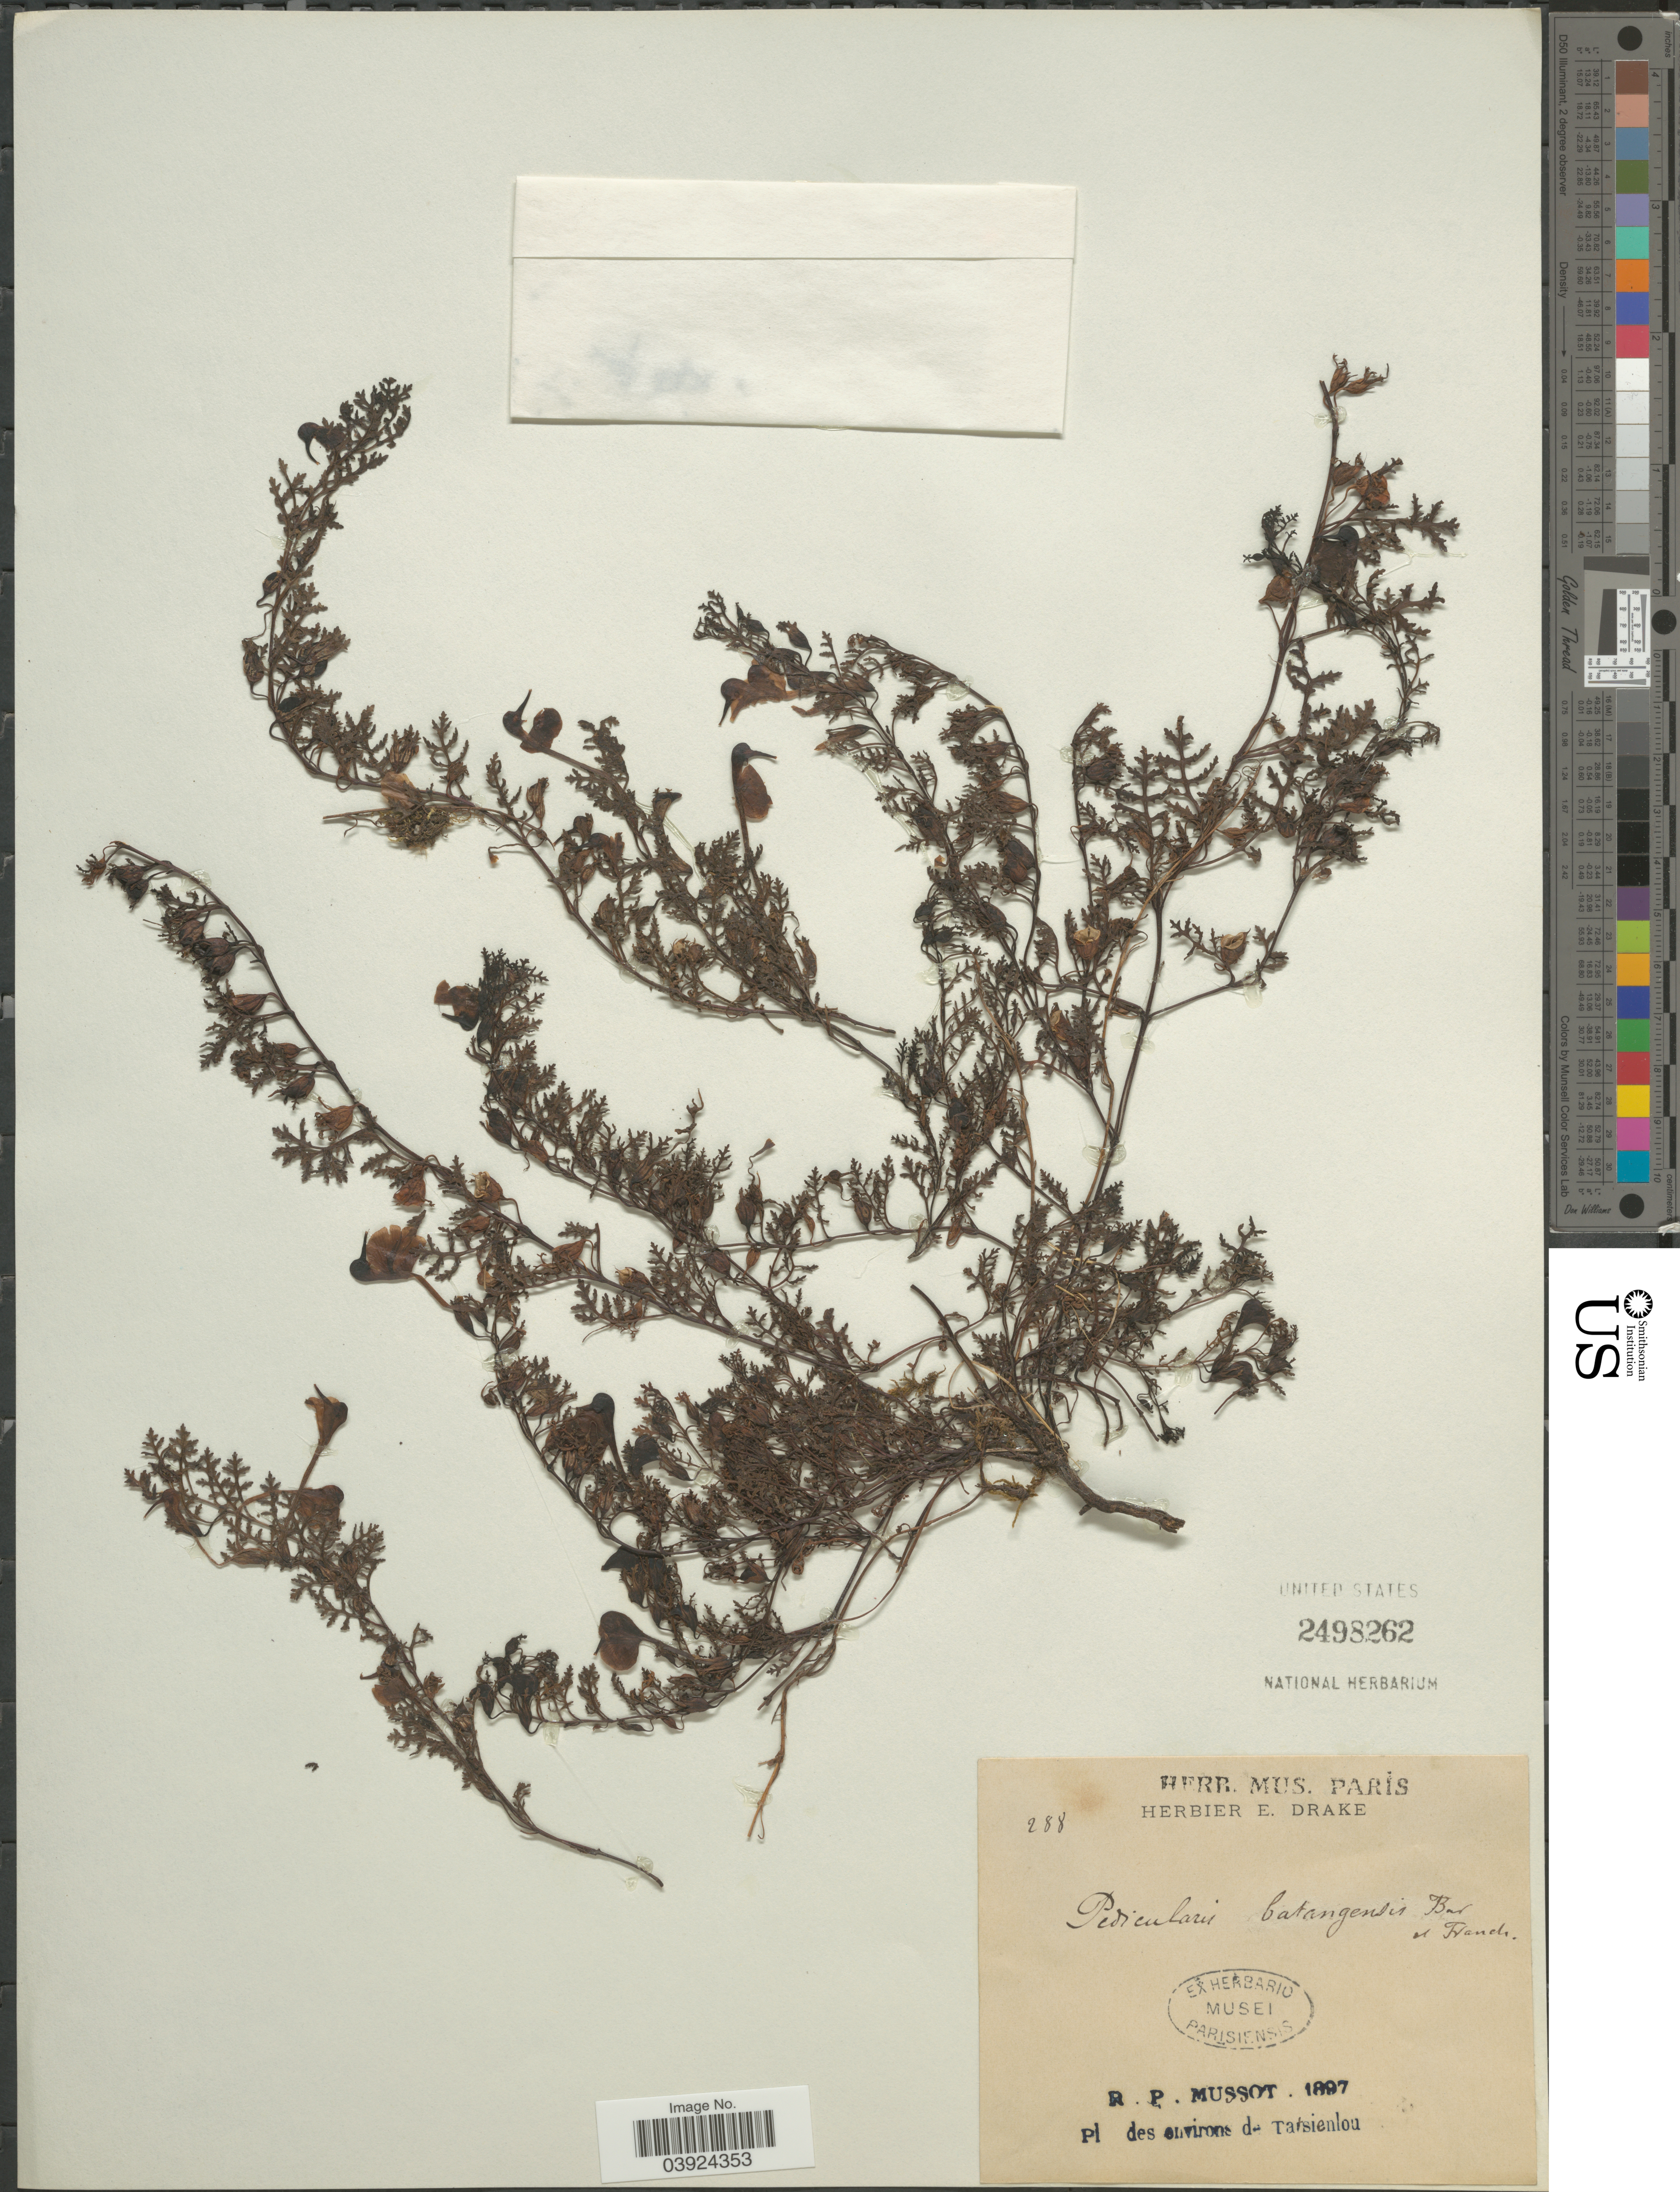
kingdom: Plantae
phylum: Tracheophyta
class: Magnoliopsida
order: Lamiales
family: Orobanchaceae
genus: Pedicularis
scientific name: Pedicularis batangensis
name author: Bureau & Franch.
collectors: R. Mussot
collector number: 288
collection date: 1897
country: China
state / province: Sichuan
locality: Des environs de Tatsienlou.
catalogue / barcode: US 2498262